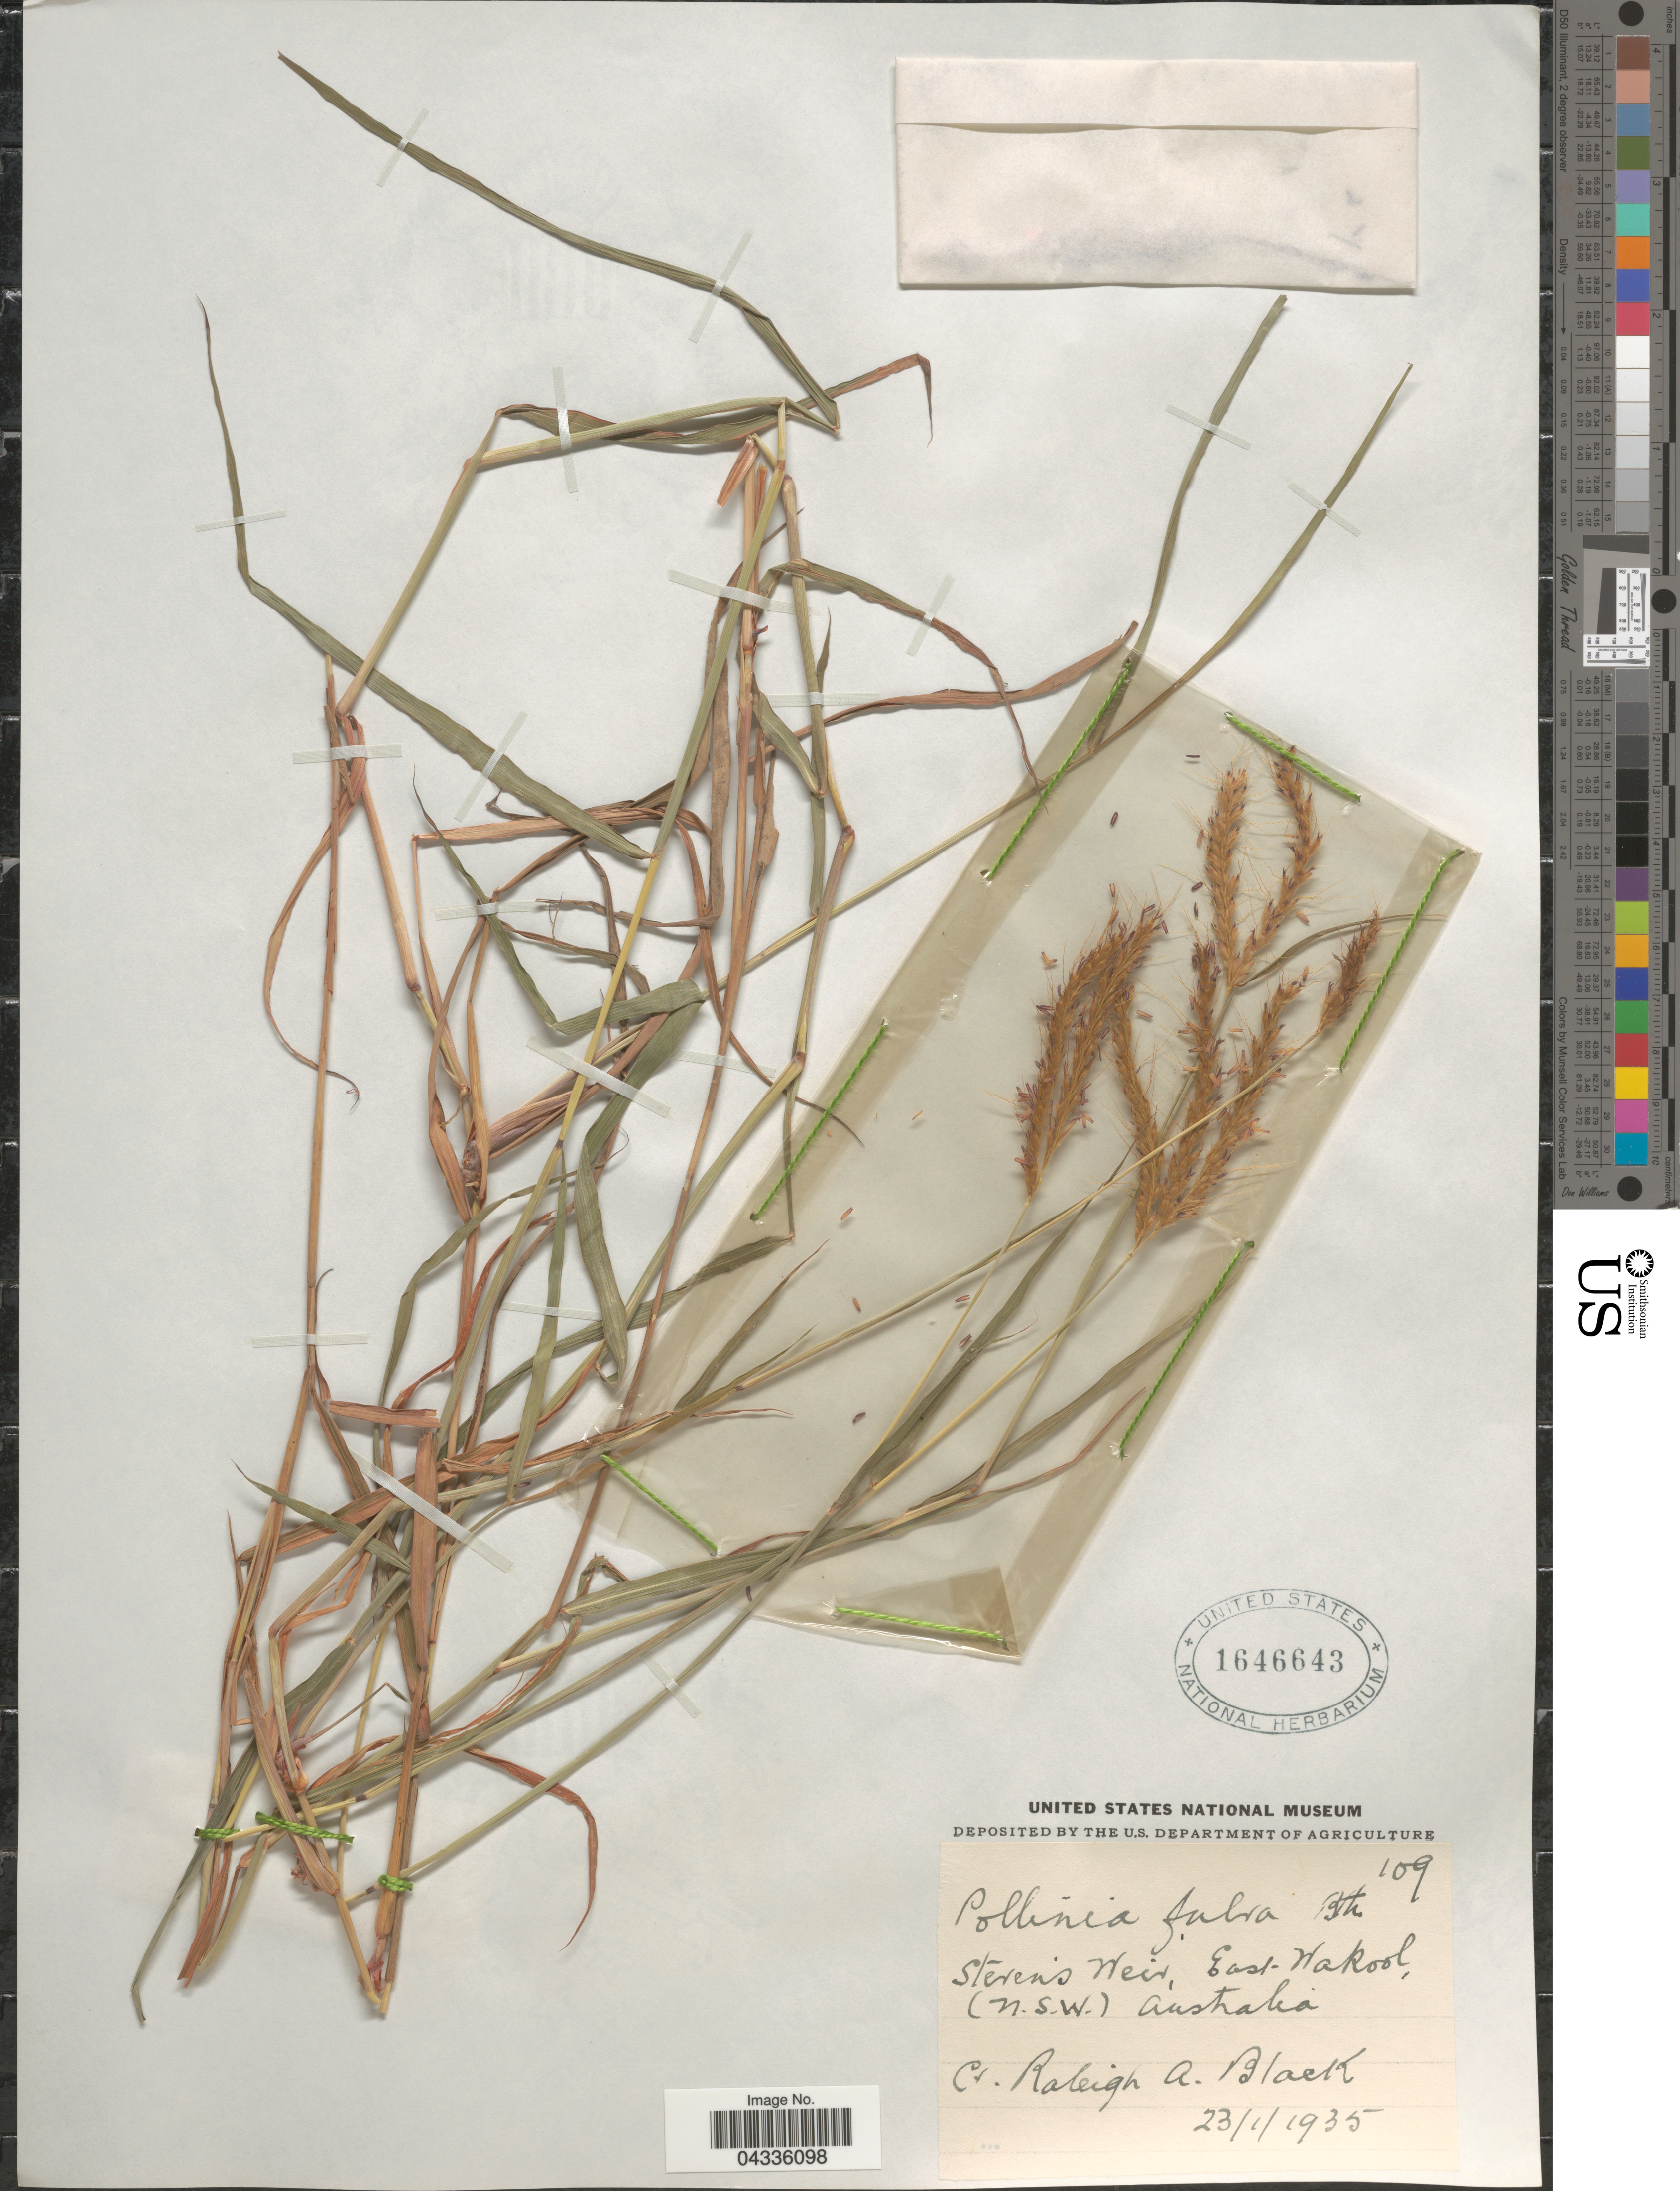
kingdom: Plantae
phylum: Tracheophyta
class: Liliopsida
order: Poales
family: Poaceae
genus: Eulalia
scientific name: Eulalia aurea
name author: (Bory) Kunth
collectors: R. A. Black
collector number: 109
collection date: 1935-01-23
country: Australia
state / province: New South Wales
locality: Steven's Weis, East Wakool.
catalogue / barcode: US 1646643